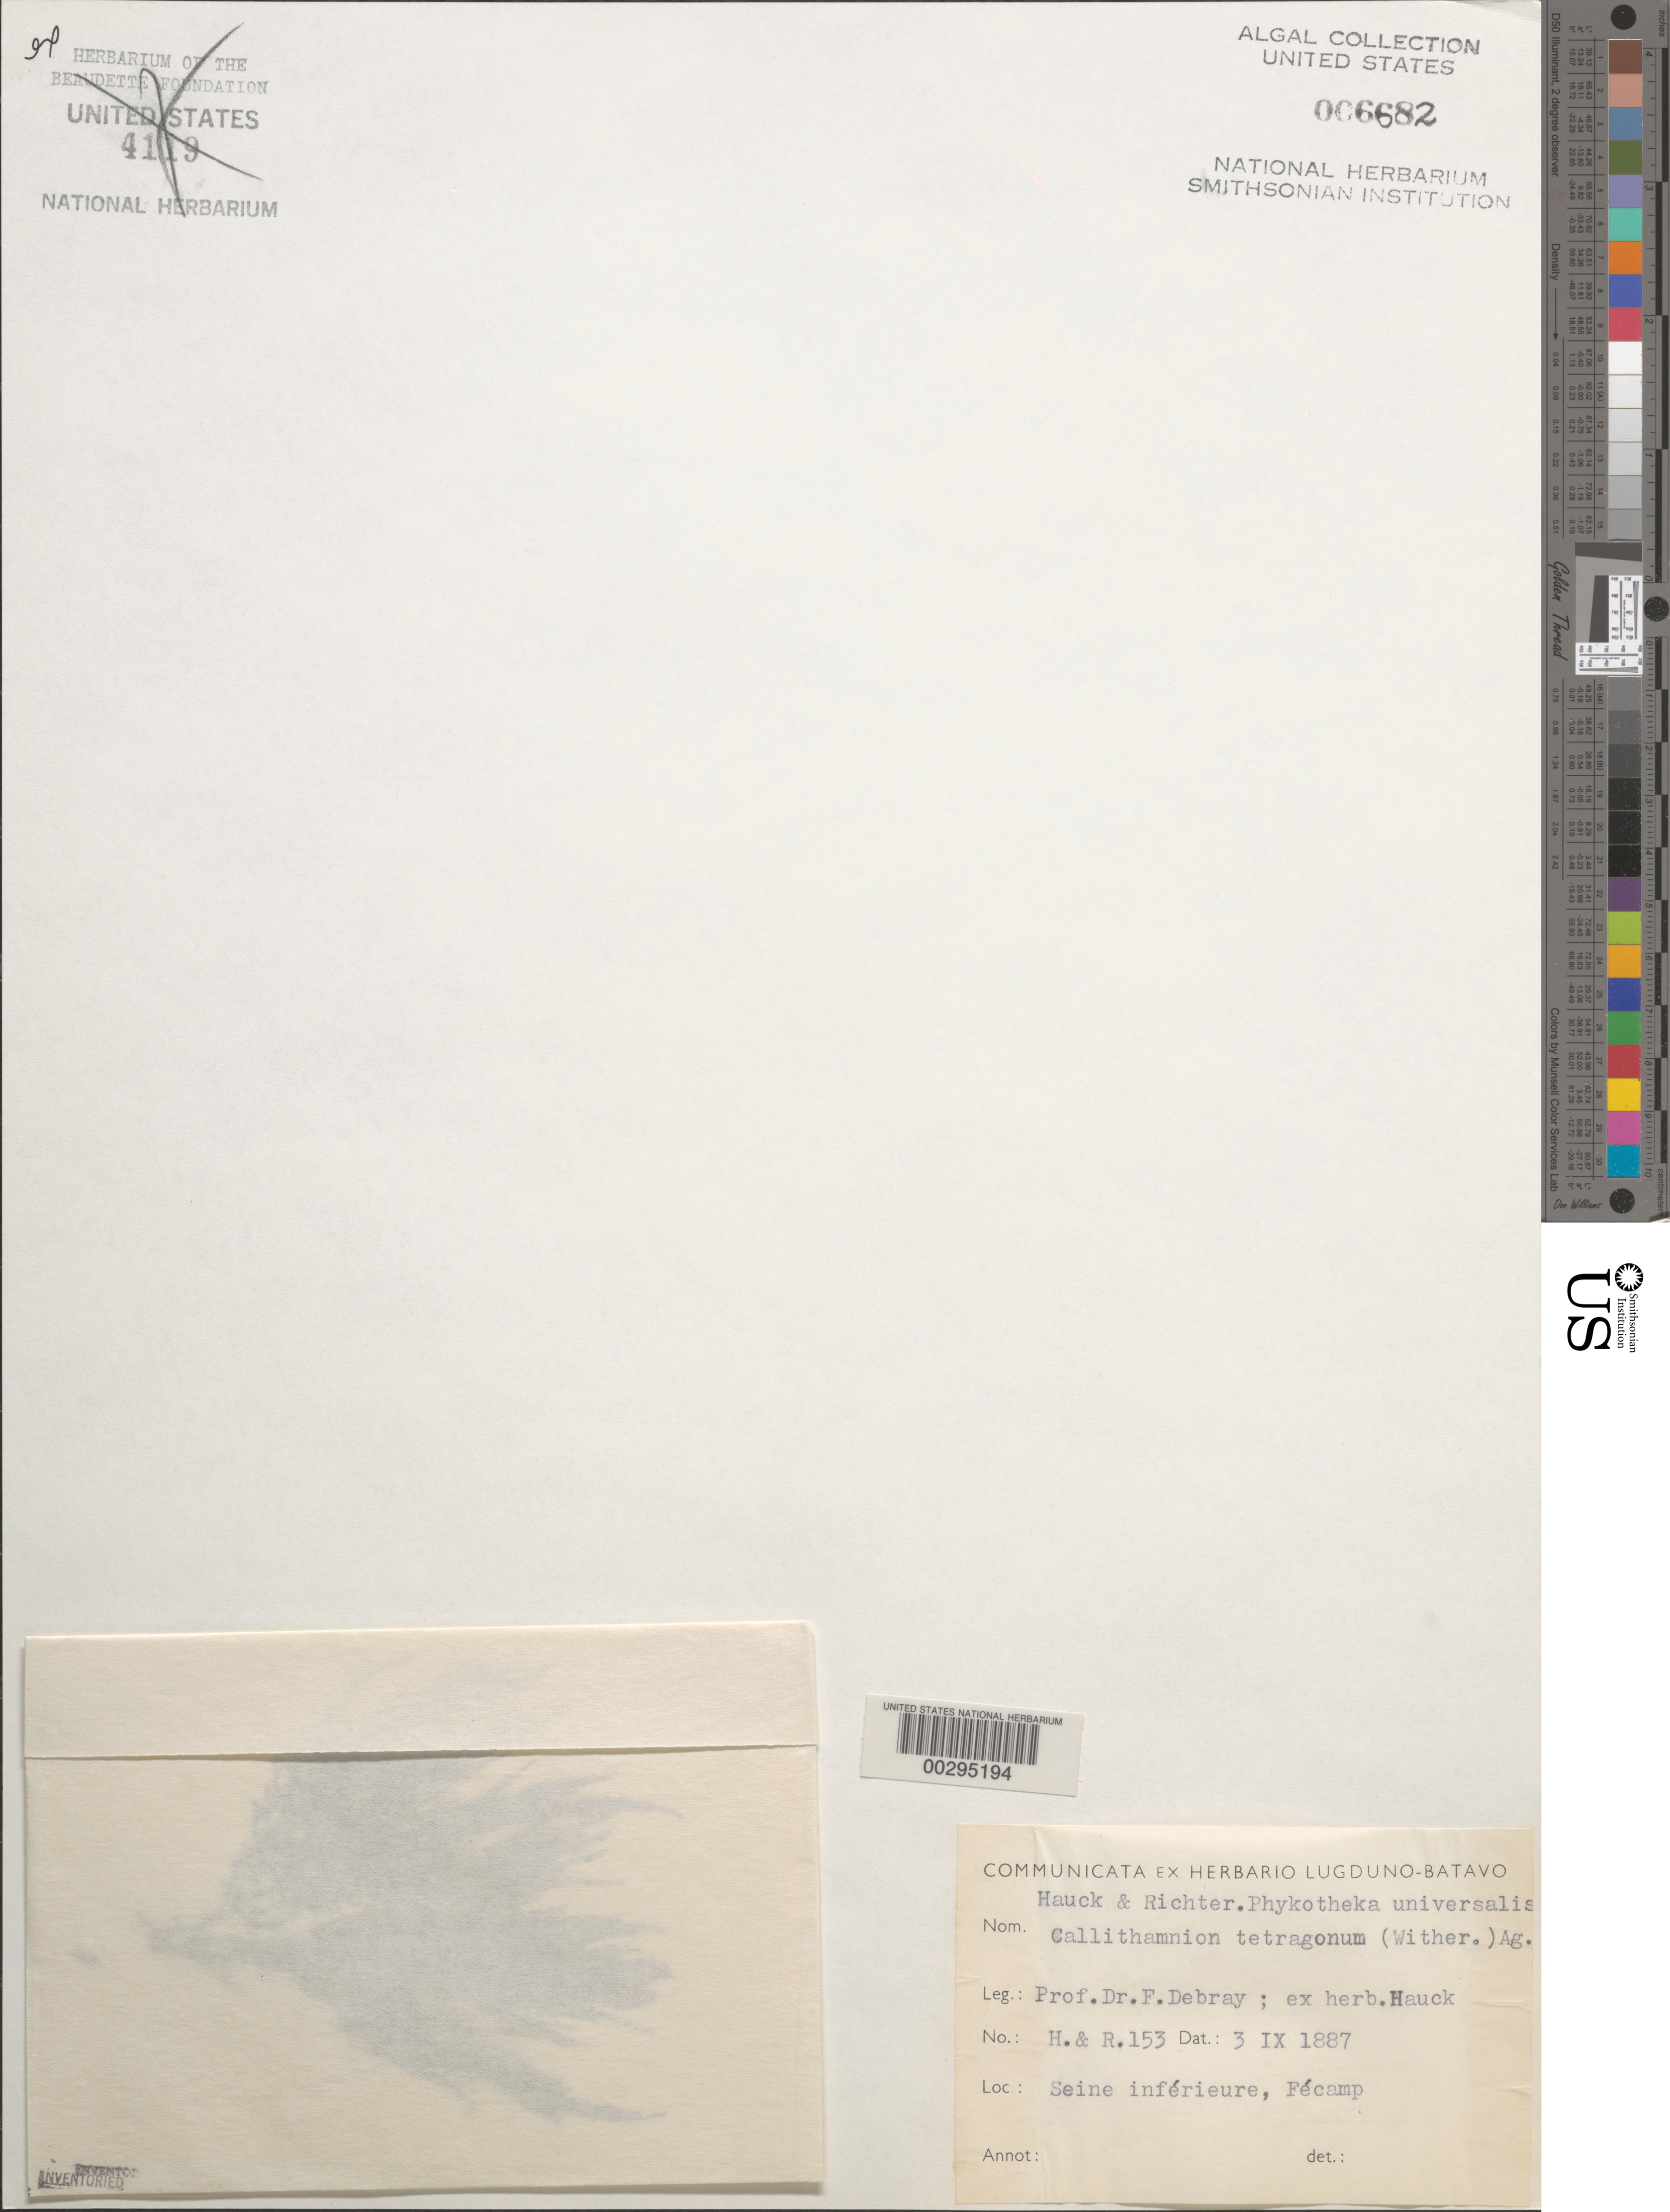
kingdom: Plantae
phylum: Rhodophyta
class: Florideophyceae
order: Ceramiales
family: Callithamniaceae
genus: Callithamnion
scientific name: Callithamnion tetragonum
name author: (With.) S.F. Gray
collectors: F. Debray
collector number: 153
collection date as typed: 03 Sep 1887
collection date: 1887-09-03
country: France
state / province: Normandie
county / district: Seine-Maritime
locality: Fecamp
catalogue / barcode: US 6682